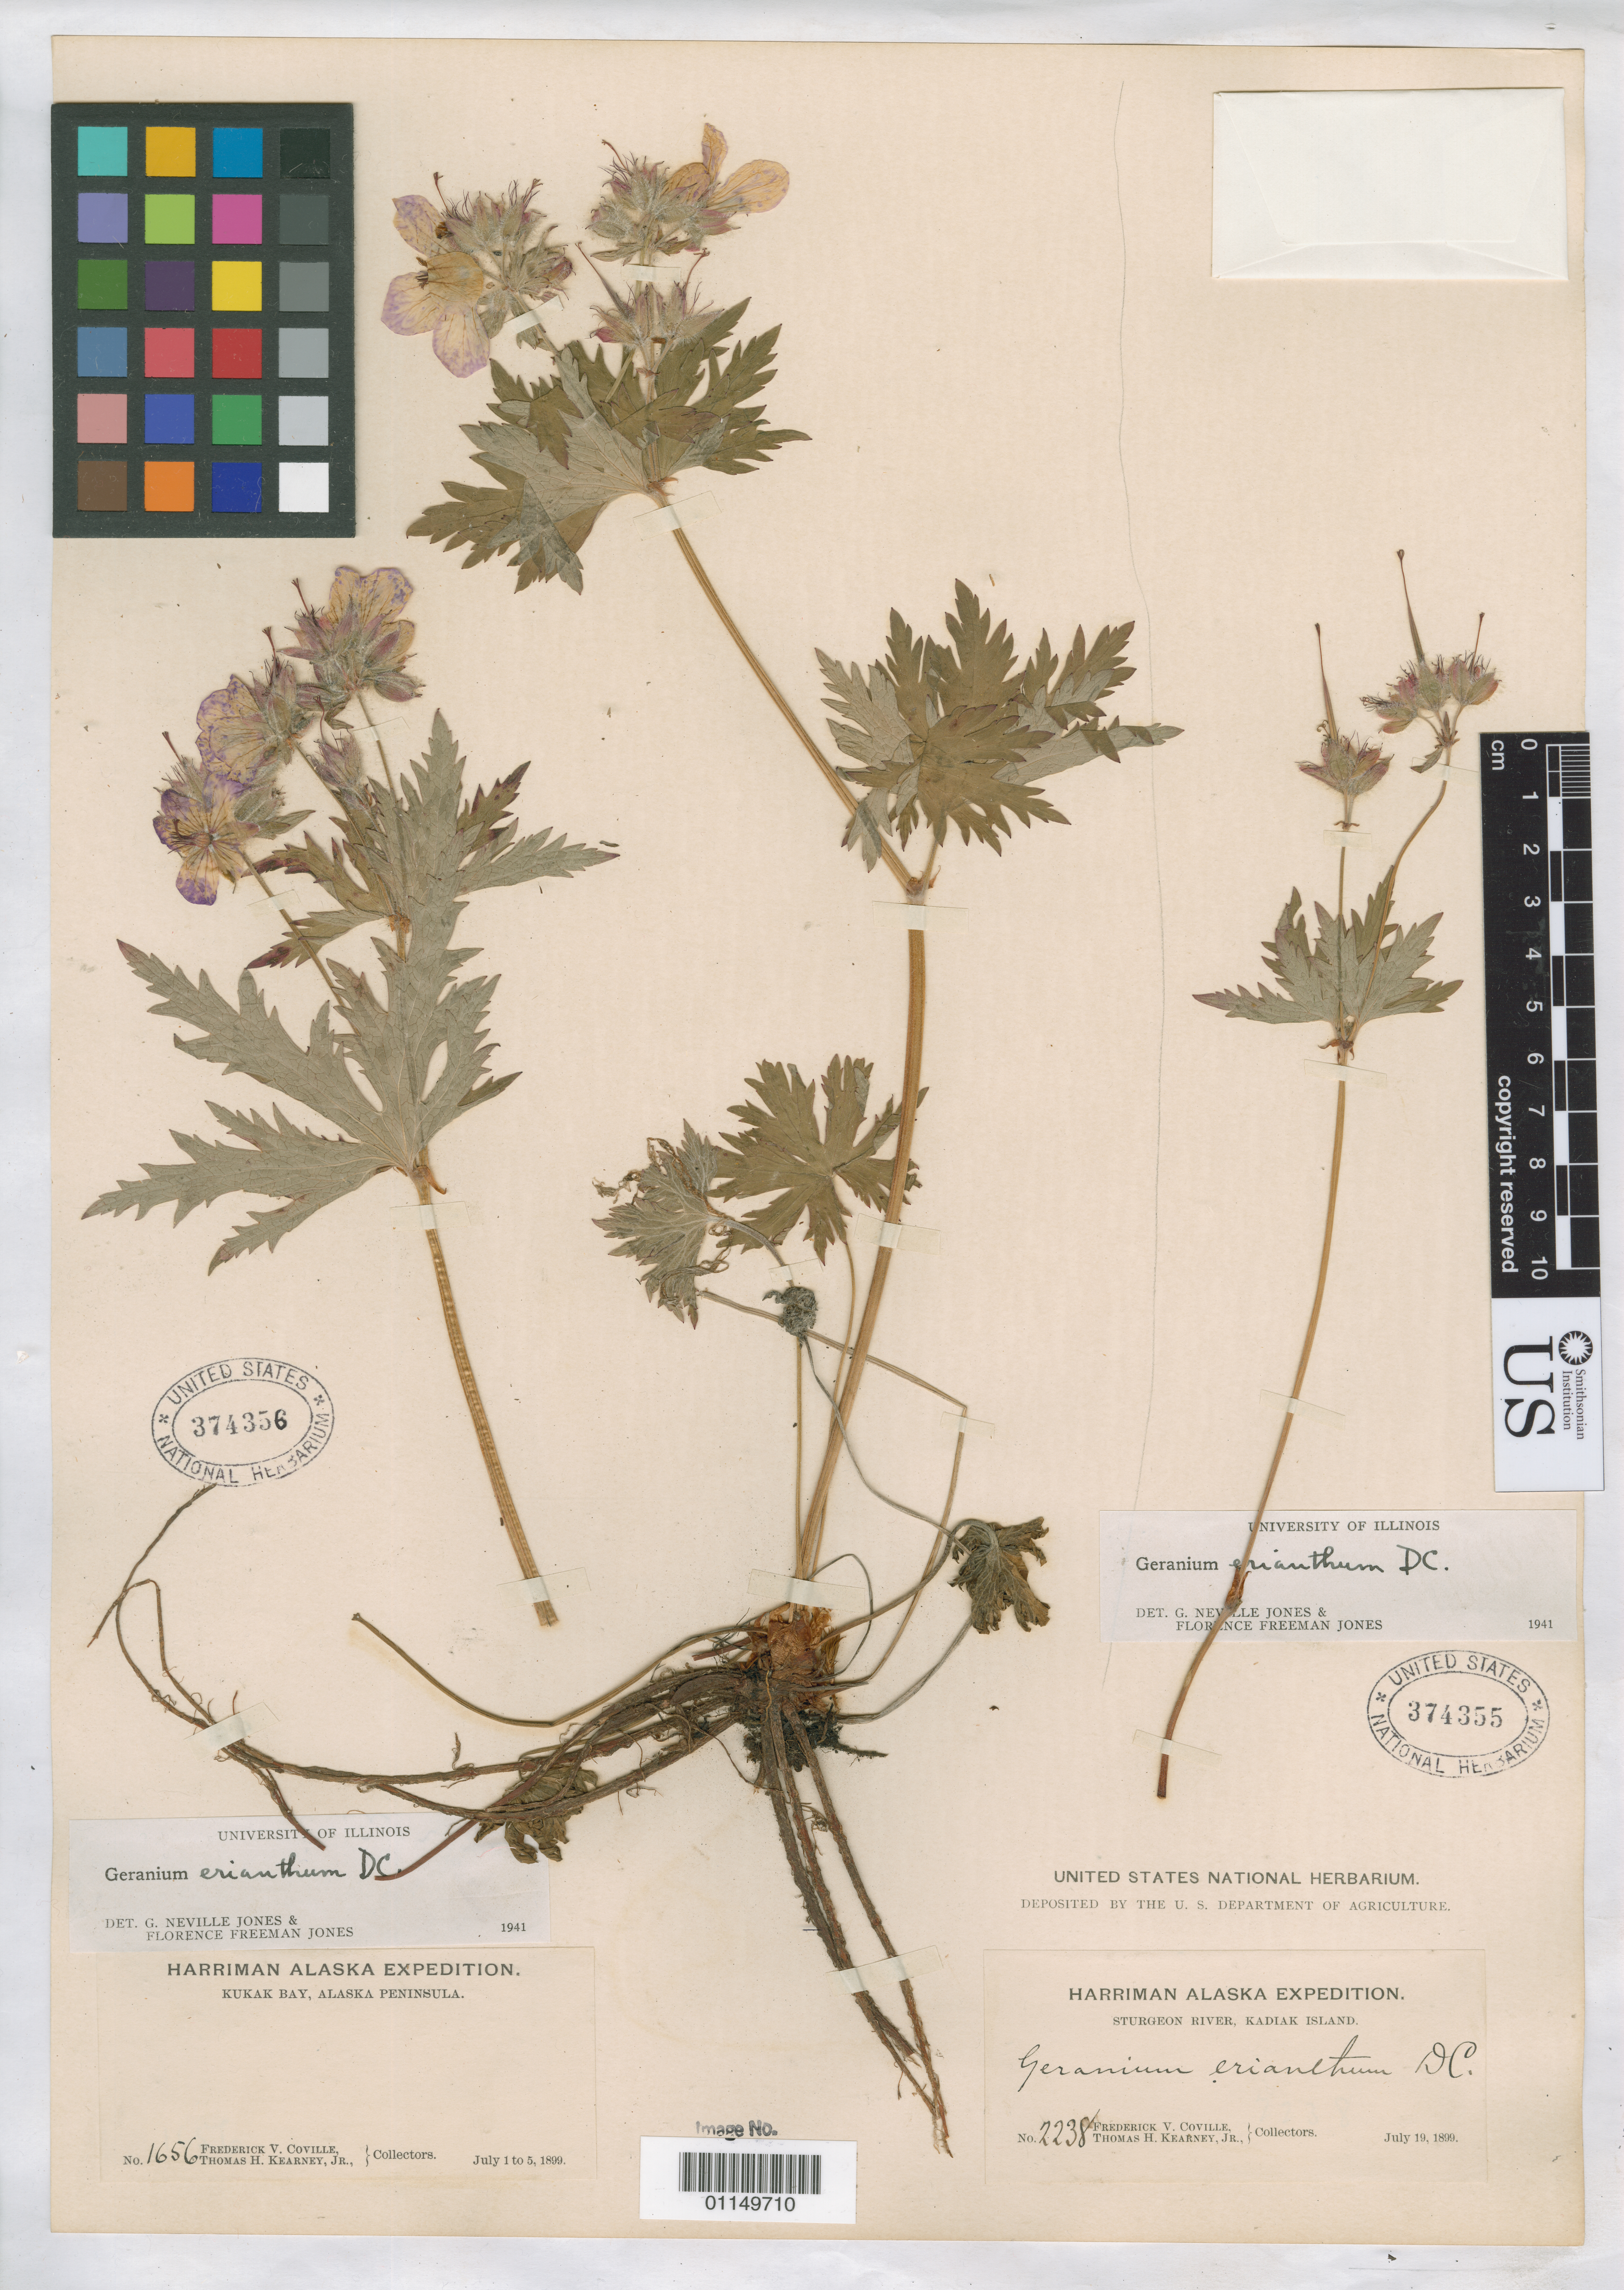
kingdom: Plantae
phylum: Tracheophyta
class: Magnoliopsida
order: Geraniales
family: Geraniaceae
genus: Geranium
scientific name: Geranium erianthum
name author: DC.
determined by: Jones, G. N.; Jones, F. F.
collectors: F. V. Coville & T. H. Kearney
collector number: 1656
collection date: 1899-07-01/1899-07-05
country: United States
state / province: Alaska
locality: Kukak Bay, Alaska Penninsula.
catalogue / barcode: US 374356-2